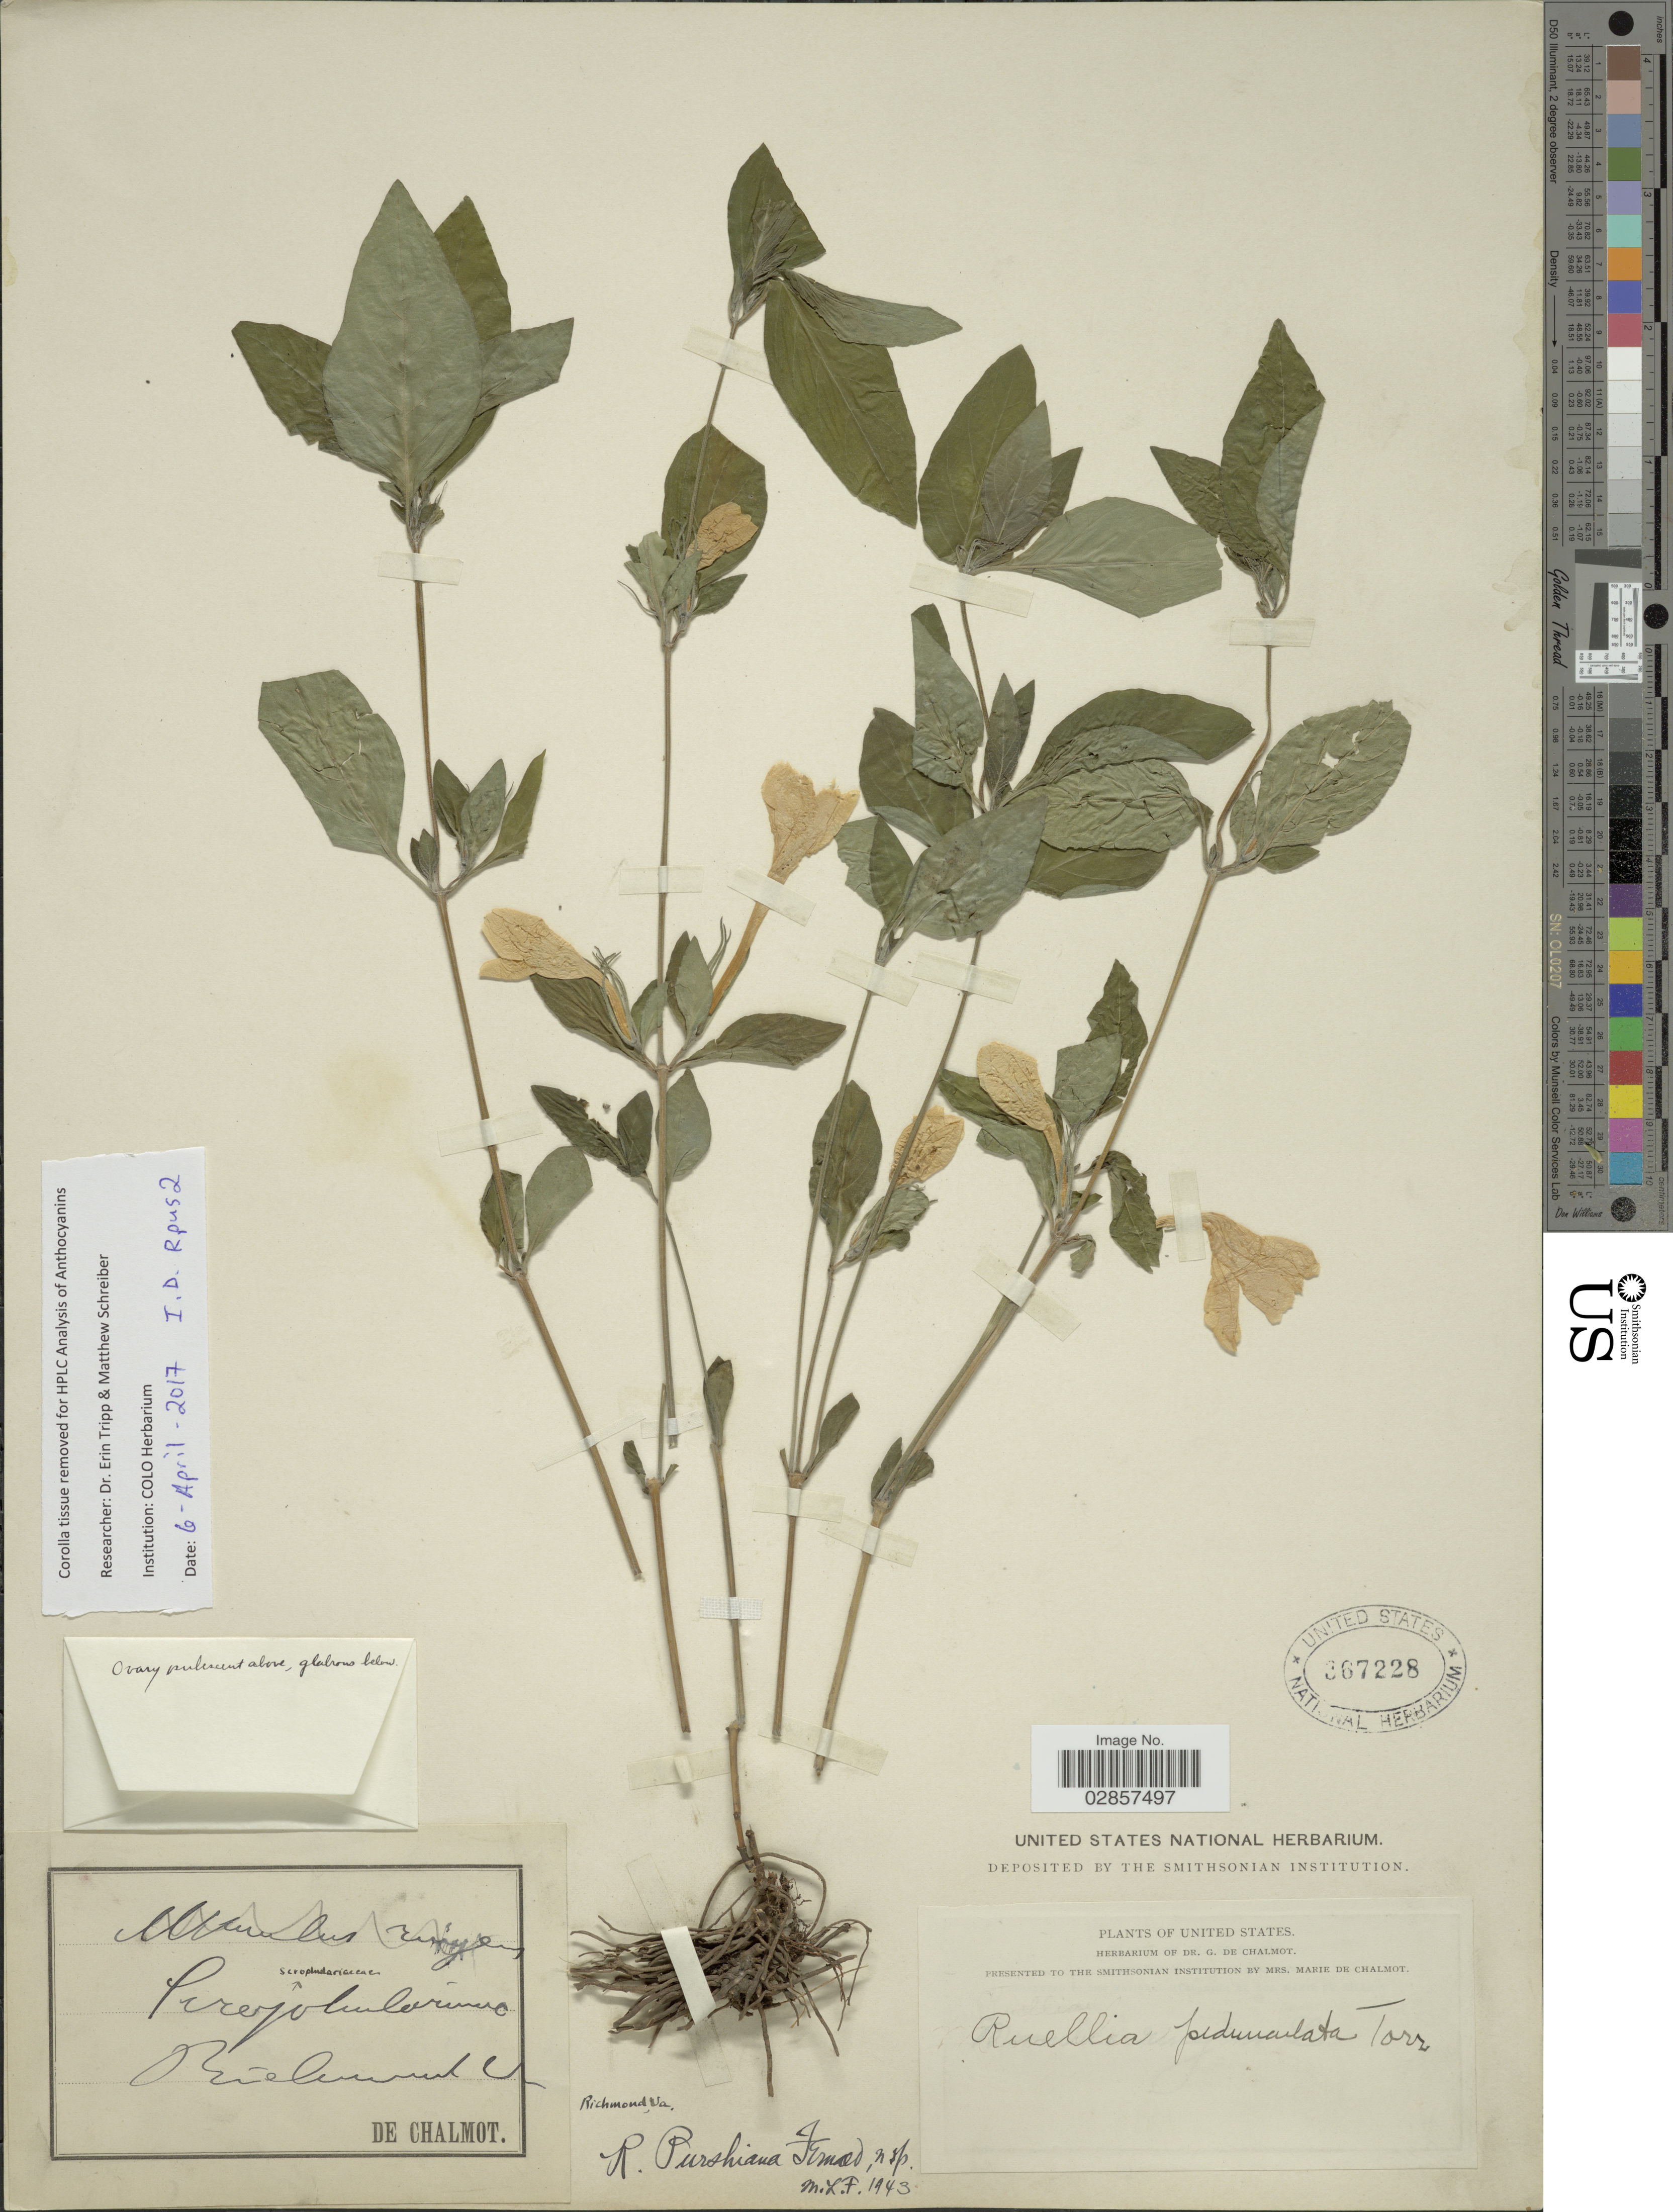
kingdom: Plantae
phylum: Tracheophyta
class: Magnoliopsida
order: Lamiales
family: Acanthaceae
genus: Ruellia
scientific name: Ruellia purshiana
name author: Fernald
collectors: G. de Chalmot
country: United States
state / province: Virginia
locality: Richmond, Va.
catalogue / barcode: US 367228